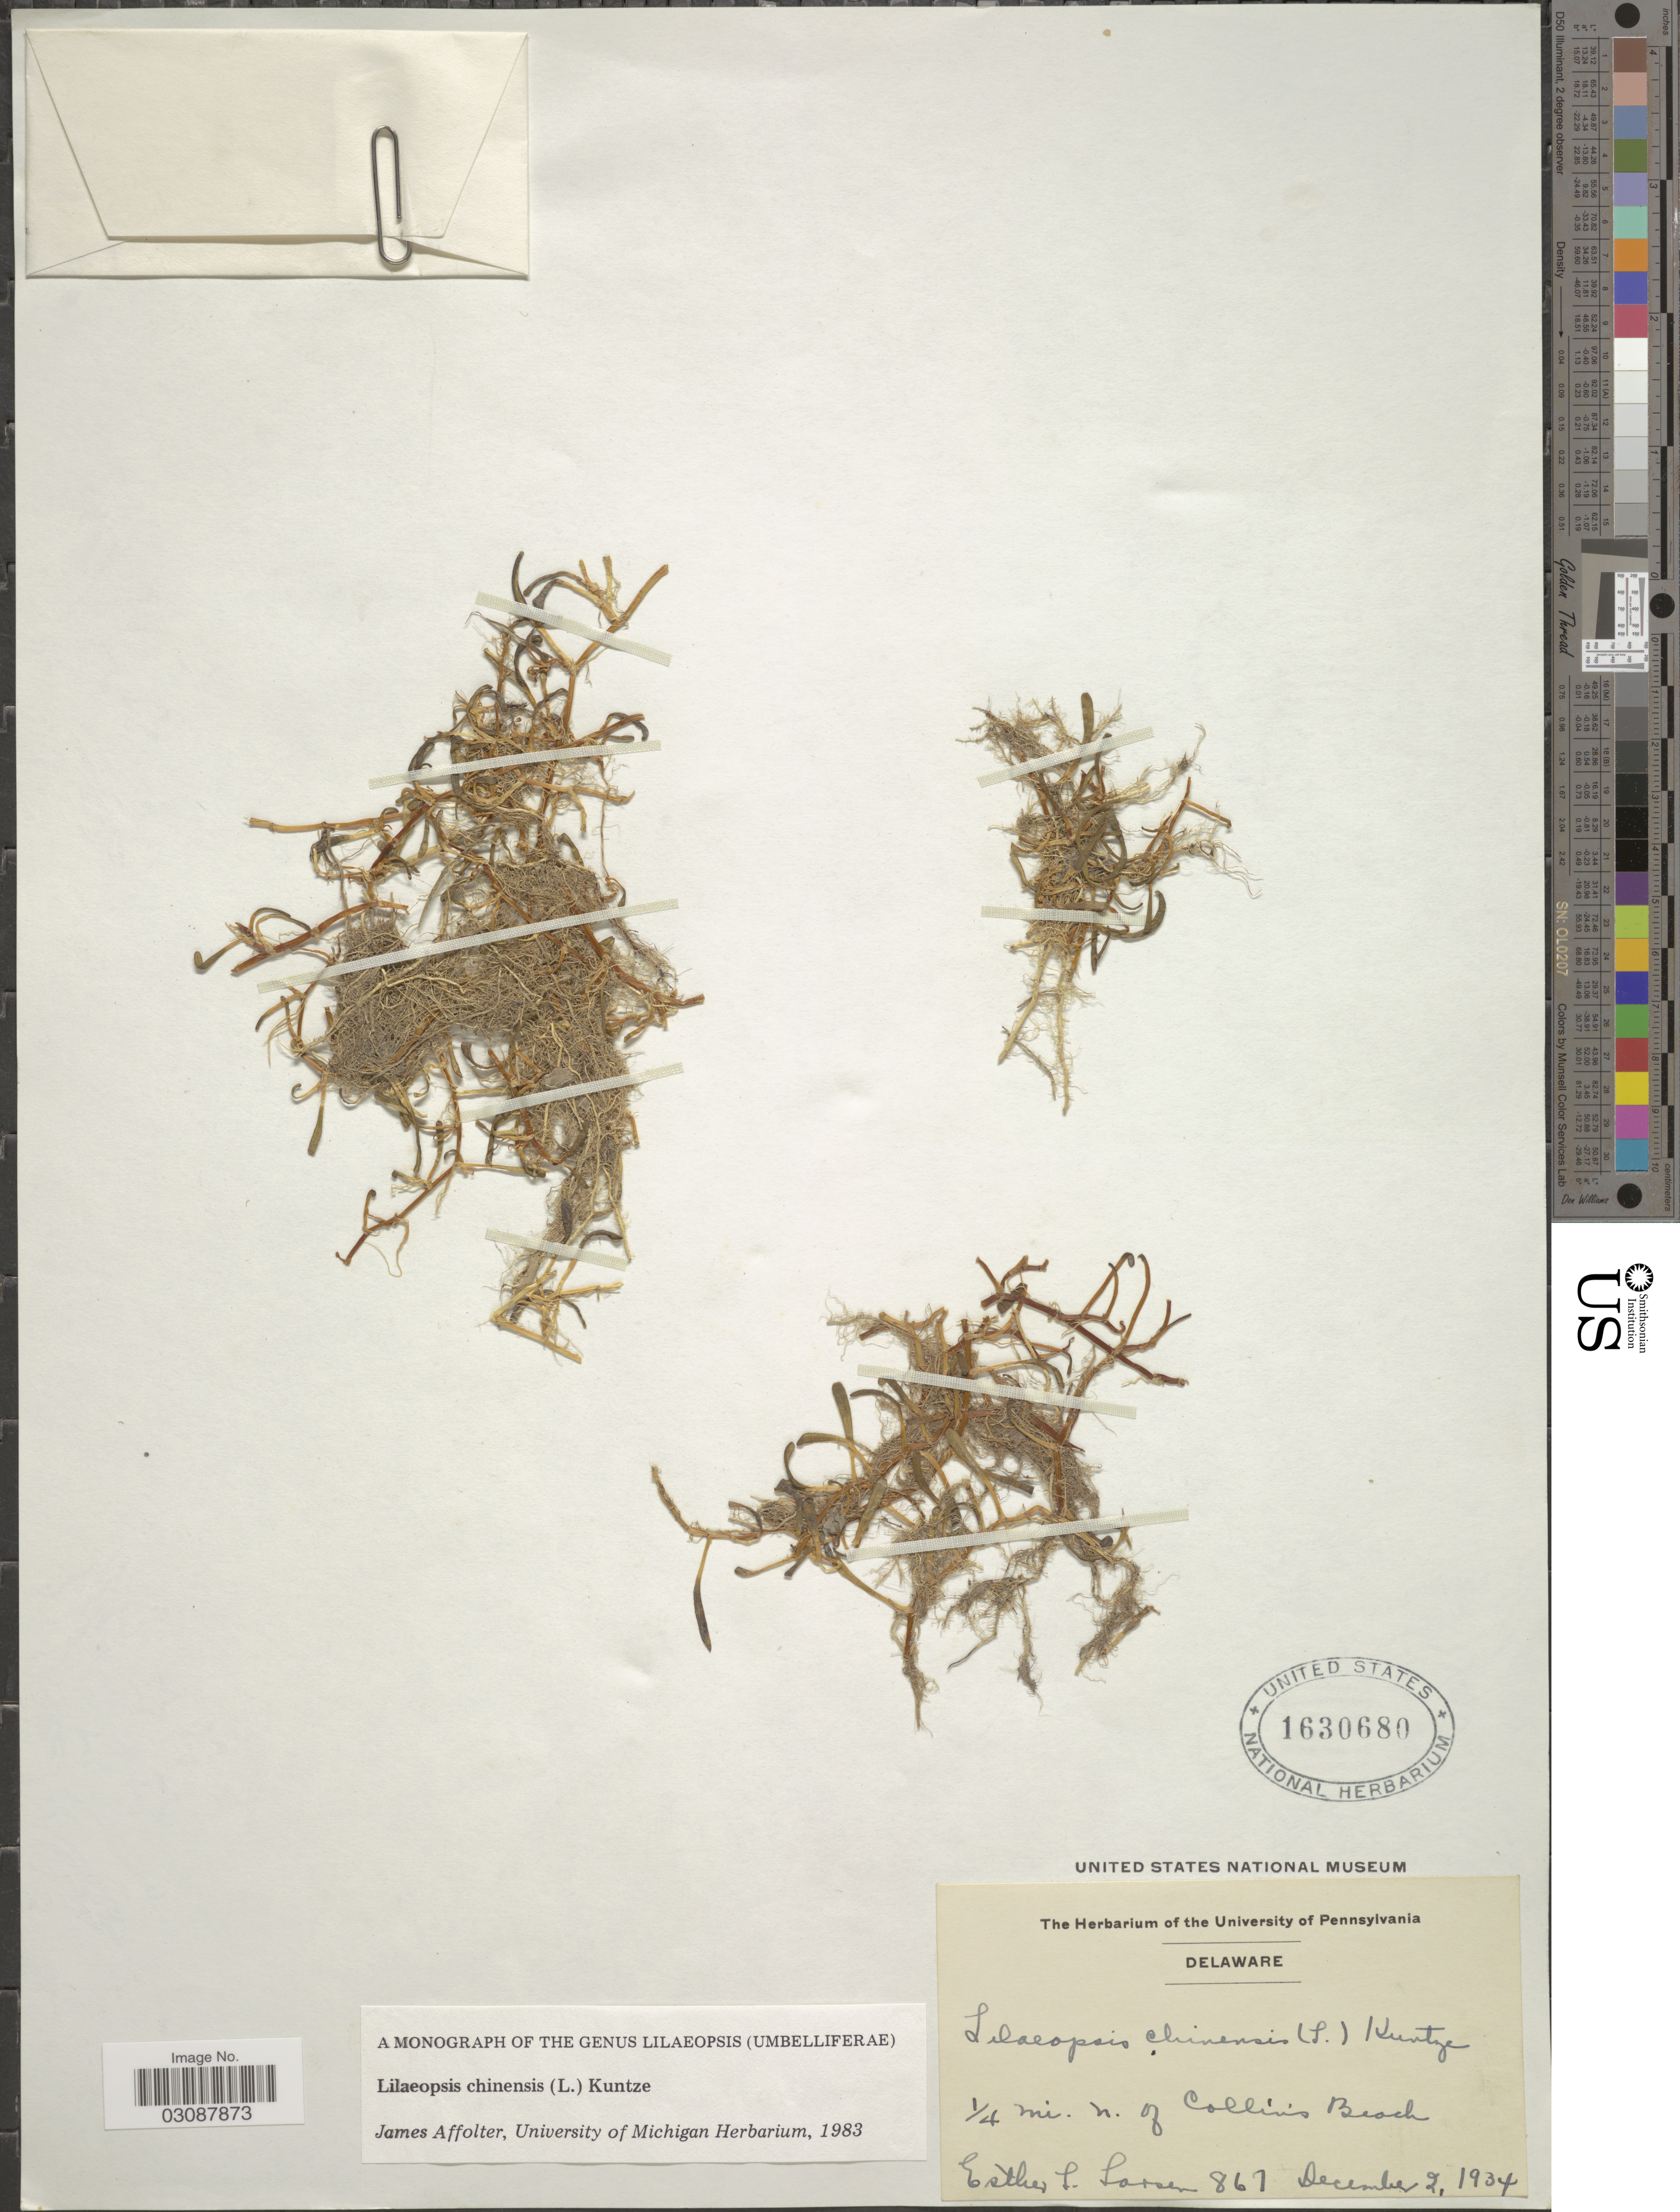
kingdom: Plantae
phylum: Tracheophyta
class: Magnoliopsida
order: Apiales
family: Apiaceae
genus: Lilaeopsis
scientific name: Lilaeopsis chinensis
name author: (L.) Kuntze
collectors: E. L. Larsen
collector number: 867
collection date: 1934-12-02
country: United States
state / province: Delaware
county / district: New Castle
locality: ¼ mi. N of Collin's Beach.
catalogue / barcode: US 1630680